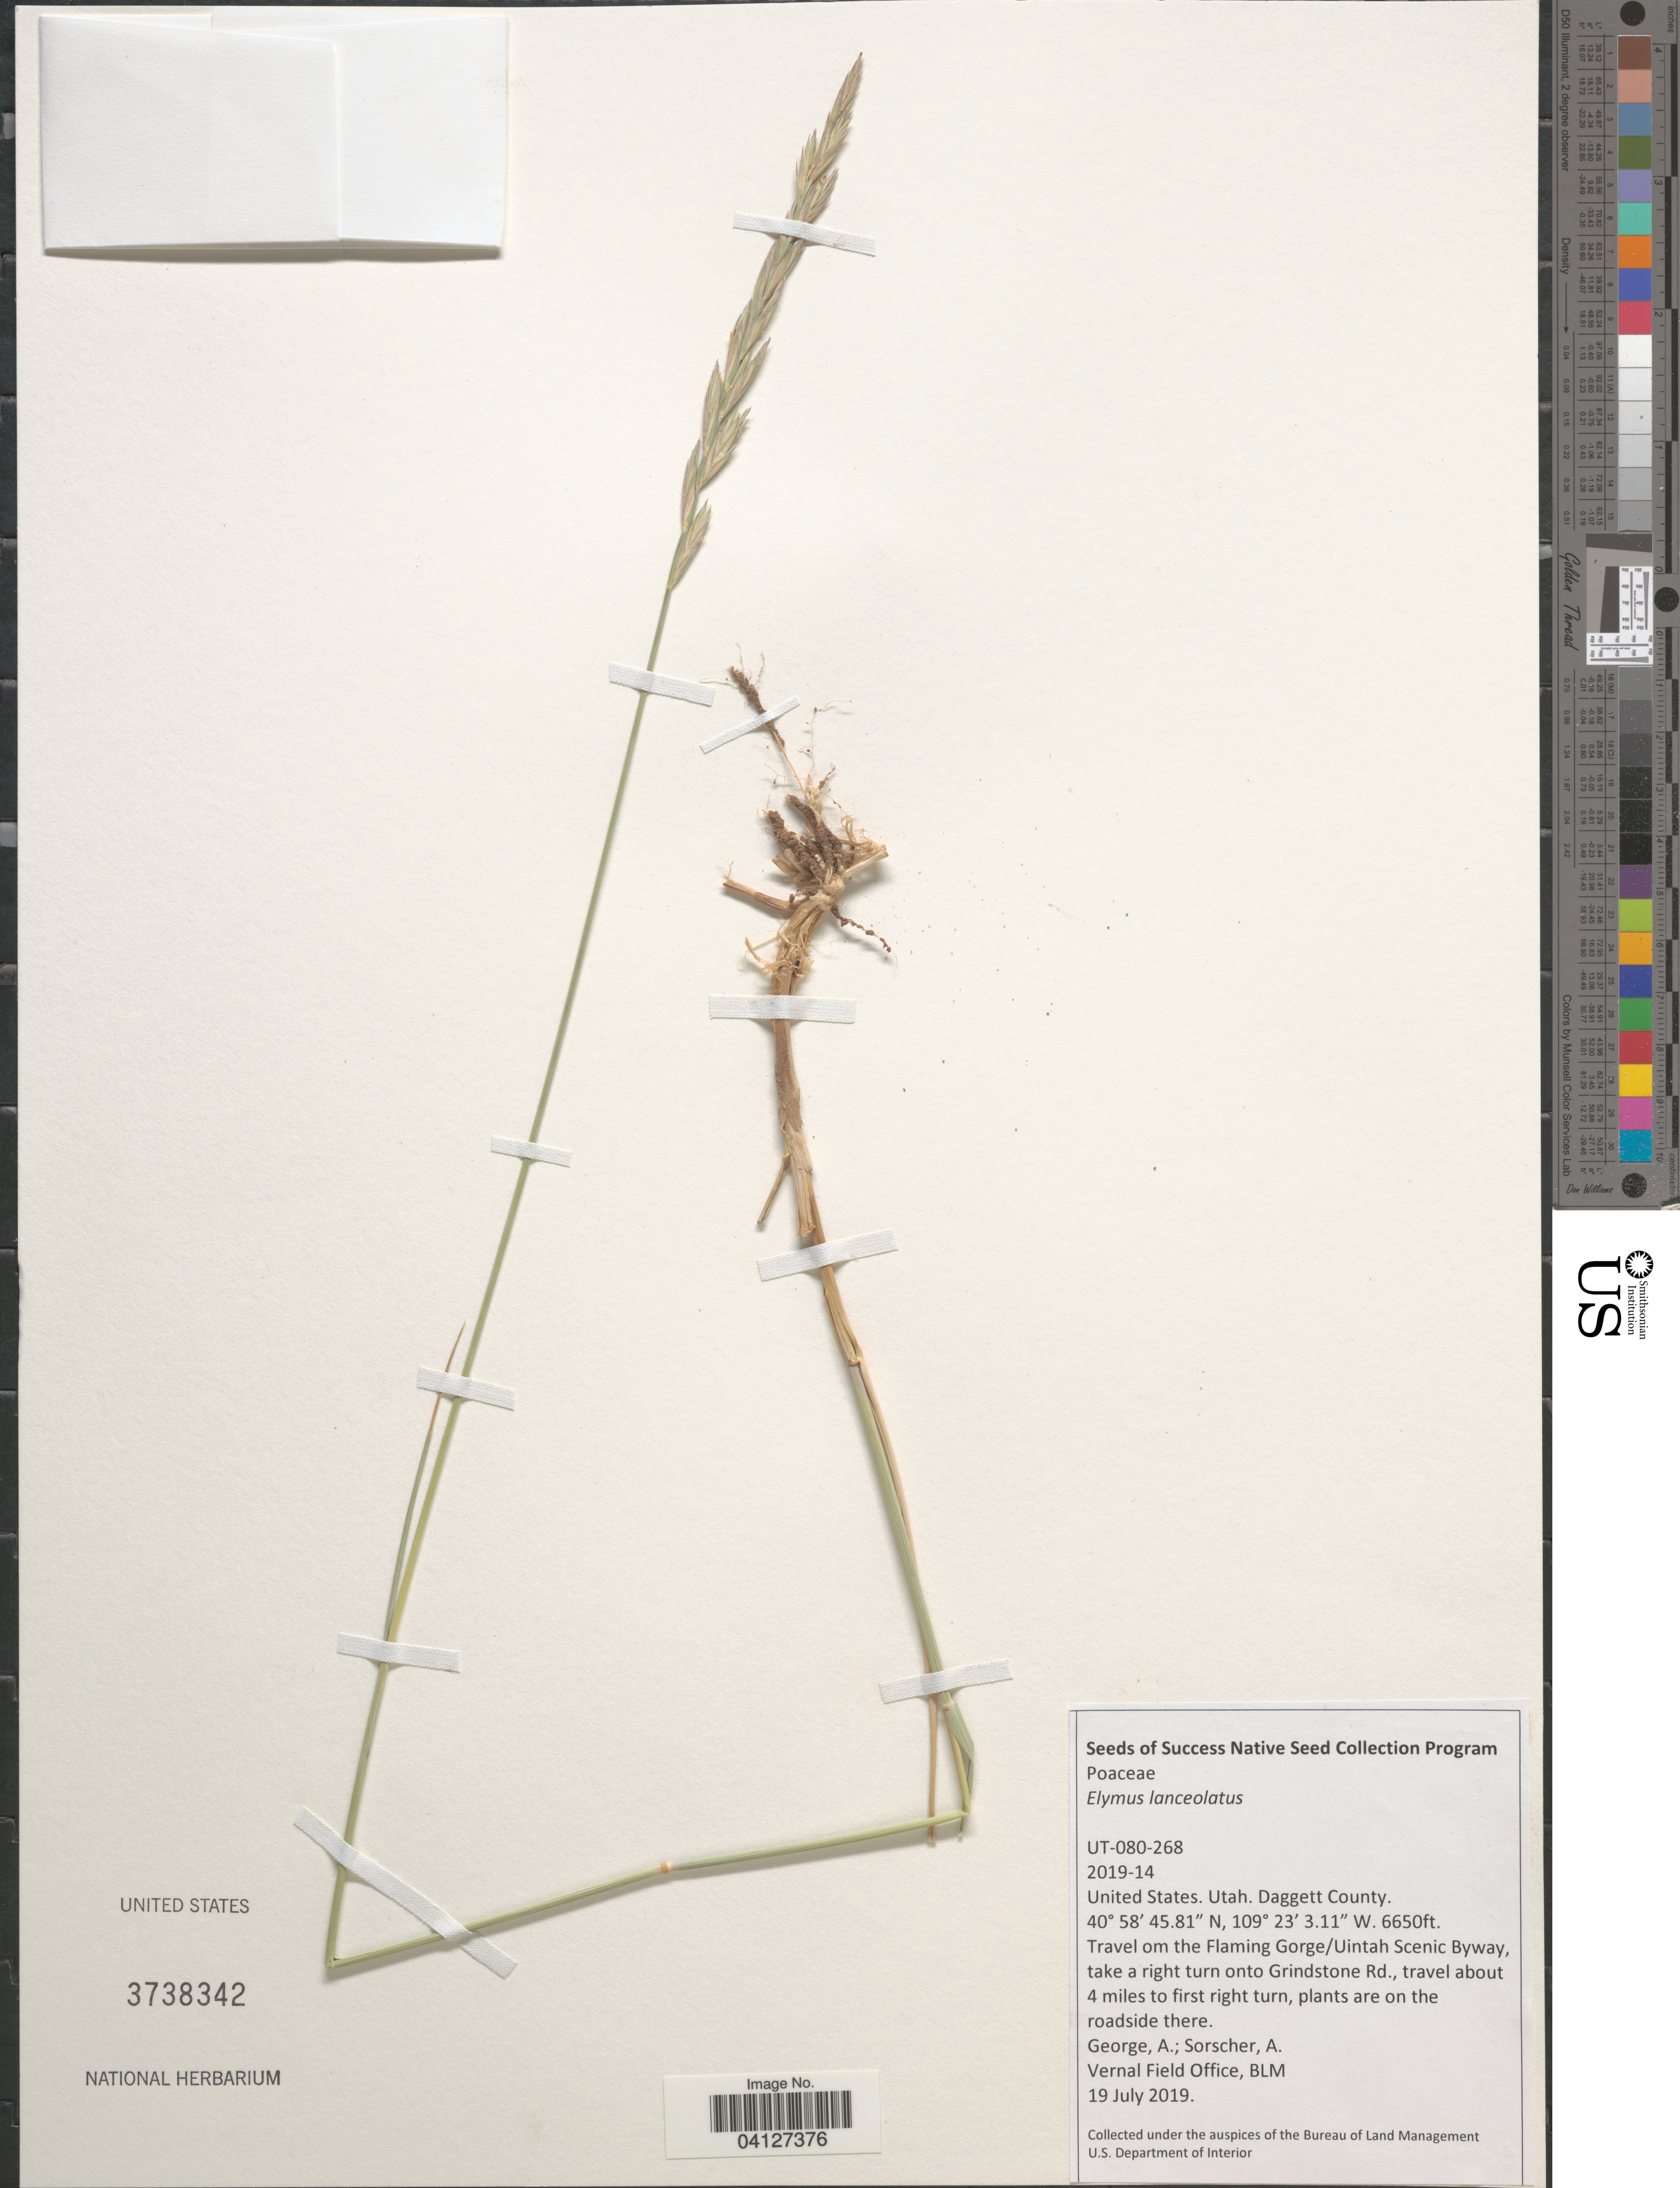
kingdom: Plantae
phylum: Tracheophyta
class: Liliopsida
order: Poales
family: Poaceae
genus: Elymus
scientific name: Elymus lanceolatus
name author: (Scribn. & J.G. Sm.) Gould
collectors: A. S. George & A. Sorscher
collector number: UT-080-268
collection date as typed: Transcribed d/m/y: 19/7/2019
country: United States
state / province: Utah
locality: Daggett County. Travel om the Flaming Gorge/Uintah Scenic Byway, take a right turn onto Grindstone Rd., travel about 4 miles to first right turn, plants are on the roadside there.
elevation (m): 2027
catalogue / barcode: US 3738342